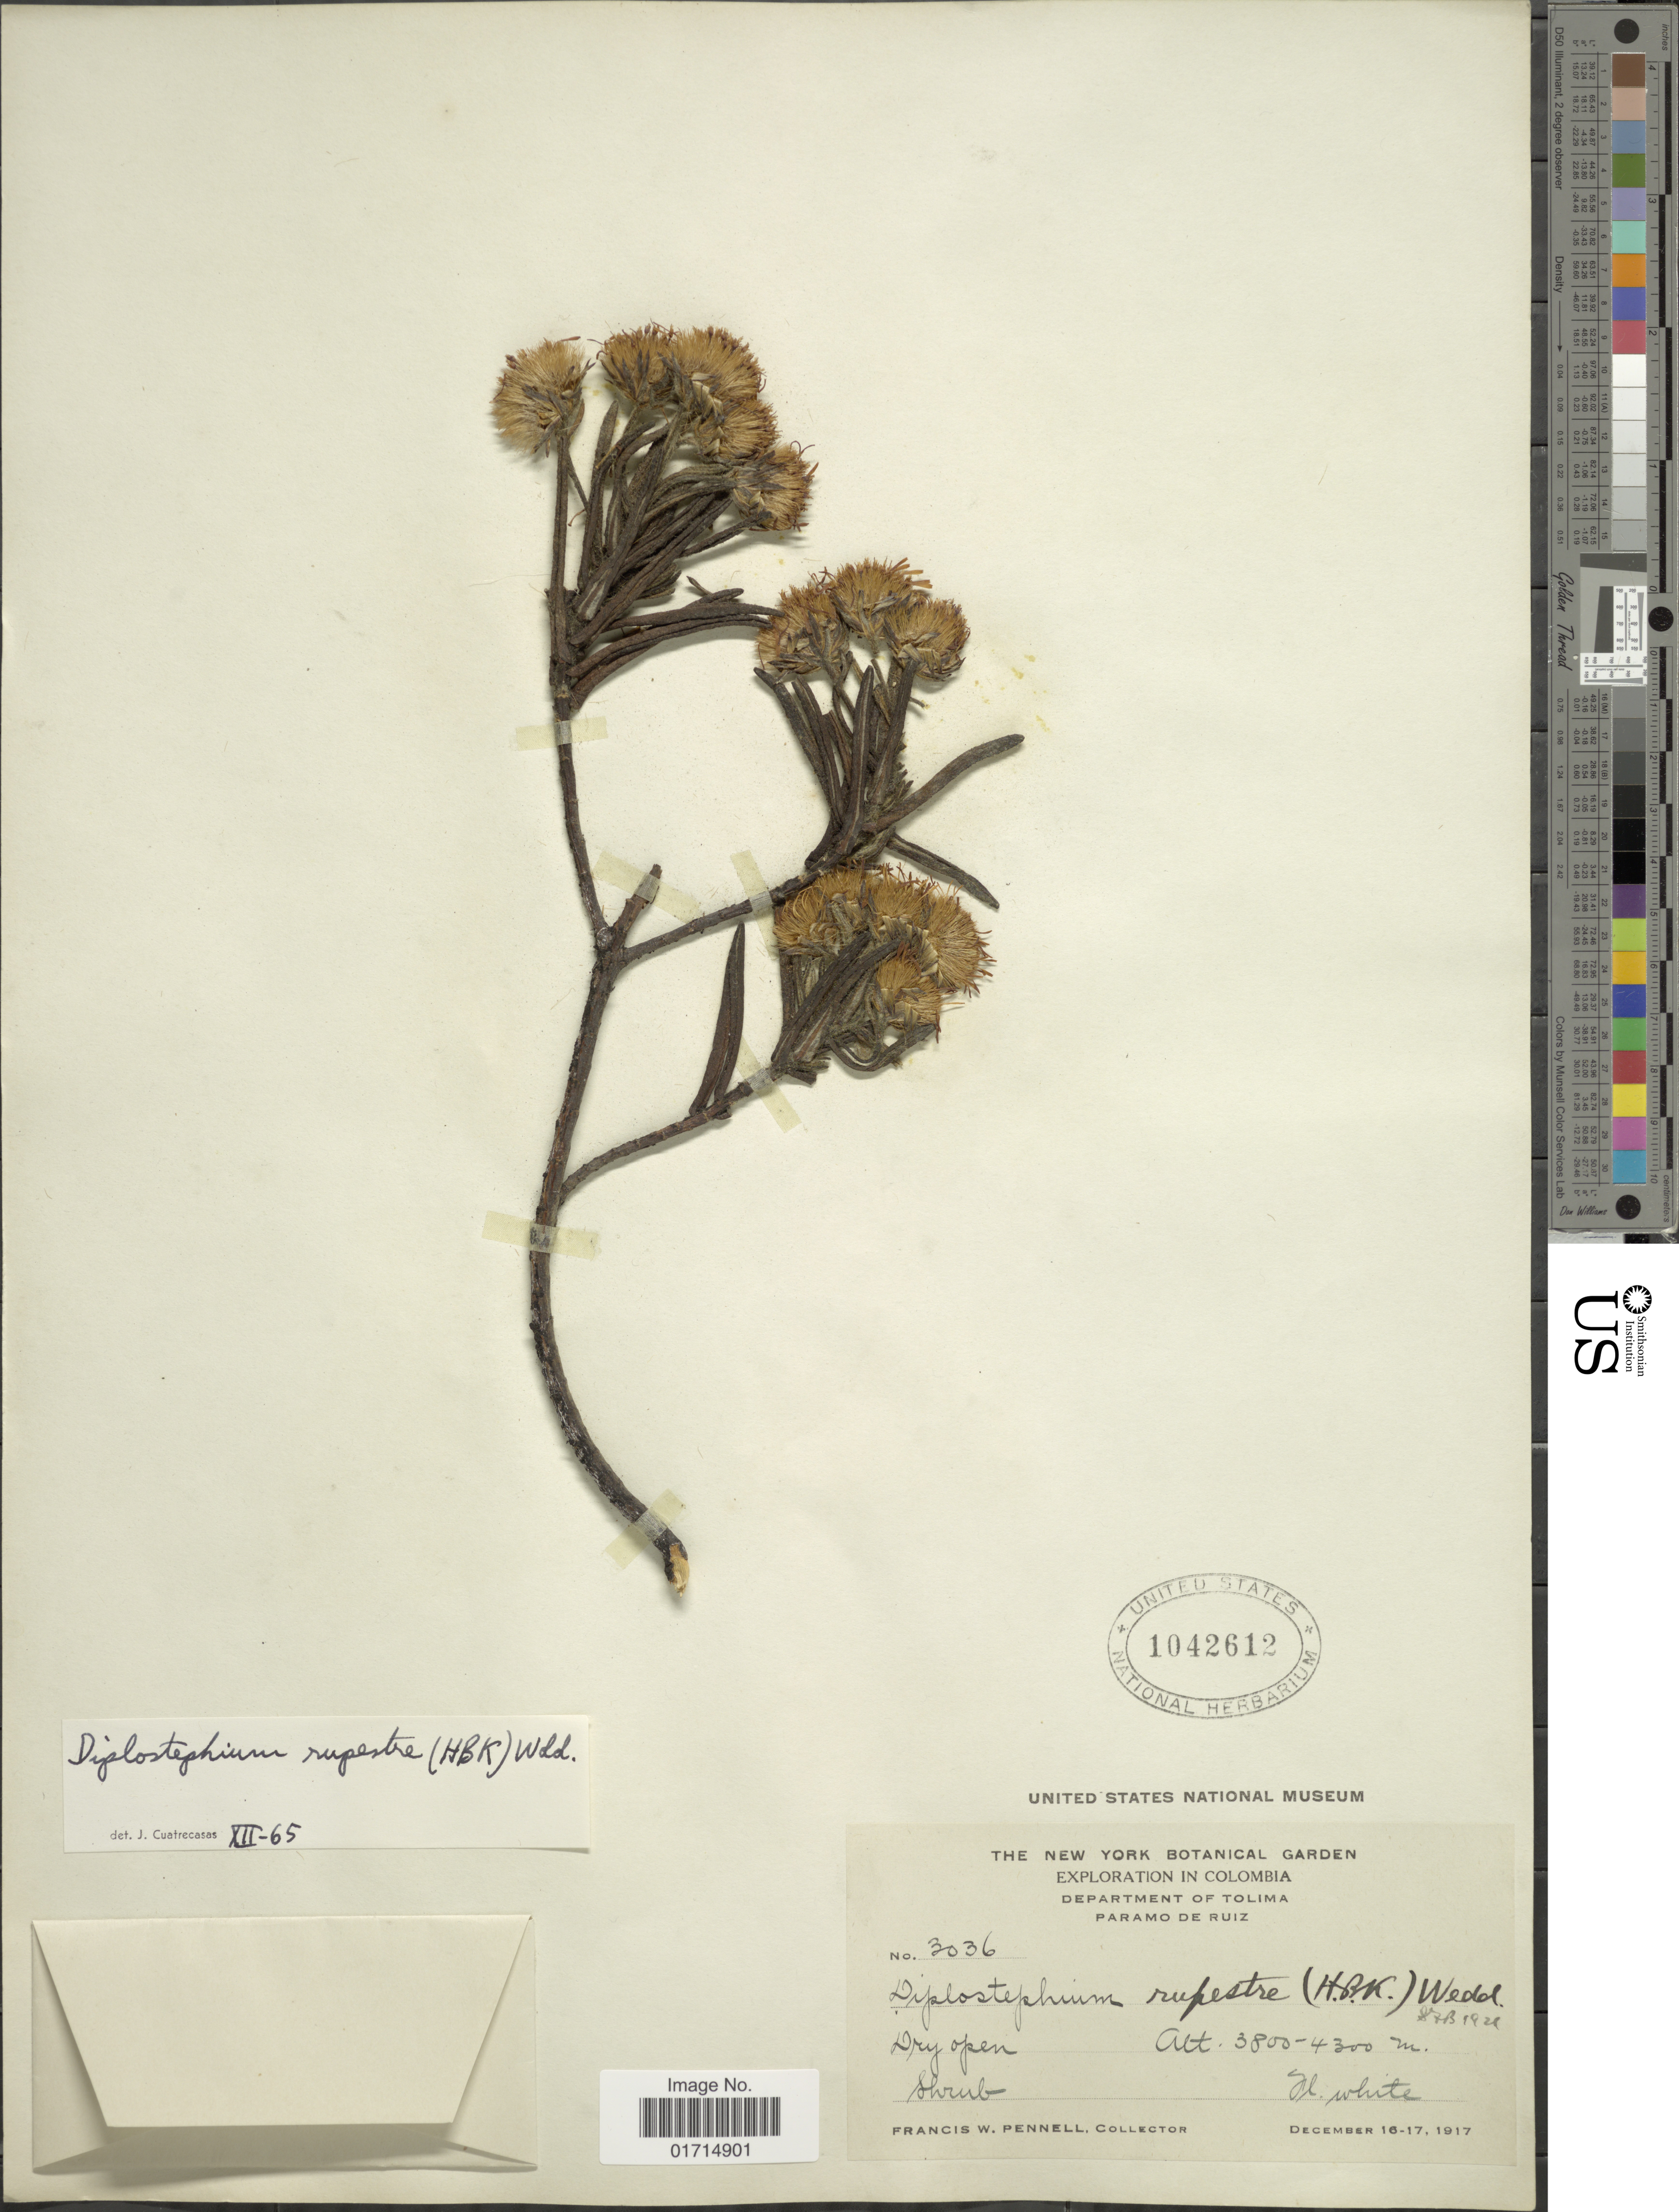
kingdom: Plantae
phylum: Tracheophyta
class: Magnoliopsida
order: Asterales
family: Asteraceae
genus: Diplostephium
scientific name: Diplostephium rupestre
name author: (Kunth) Wedd.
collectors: F. W. Pennell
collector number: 3036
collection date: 1917-12-16/1917-12-17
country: Colombia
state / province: Tolima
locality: Colombia. Department of Tolima. Paramo de Ruiz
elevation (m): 3800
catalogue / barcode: US 1042612